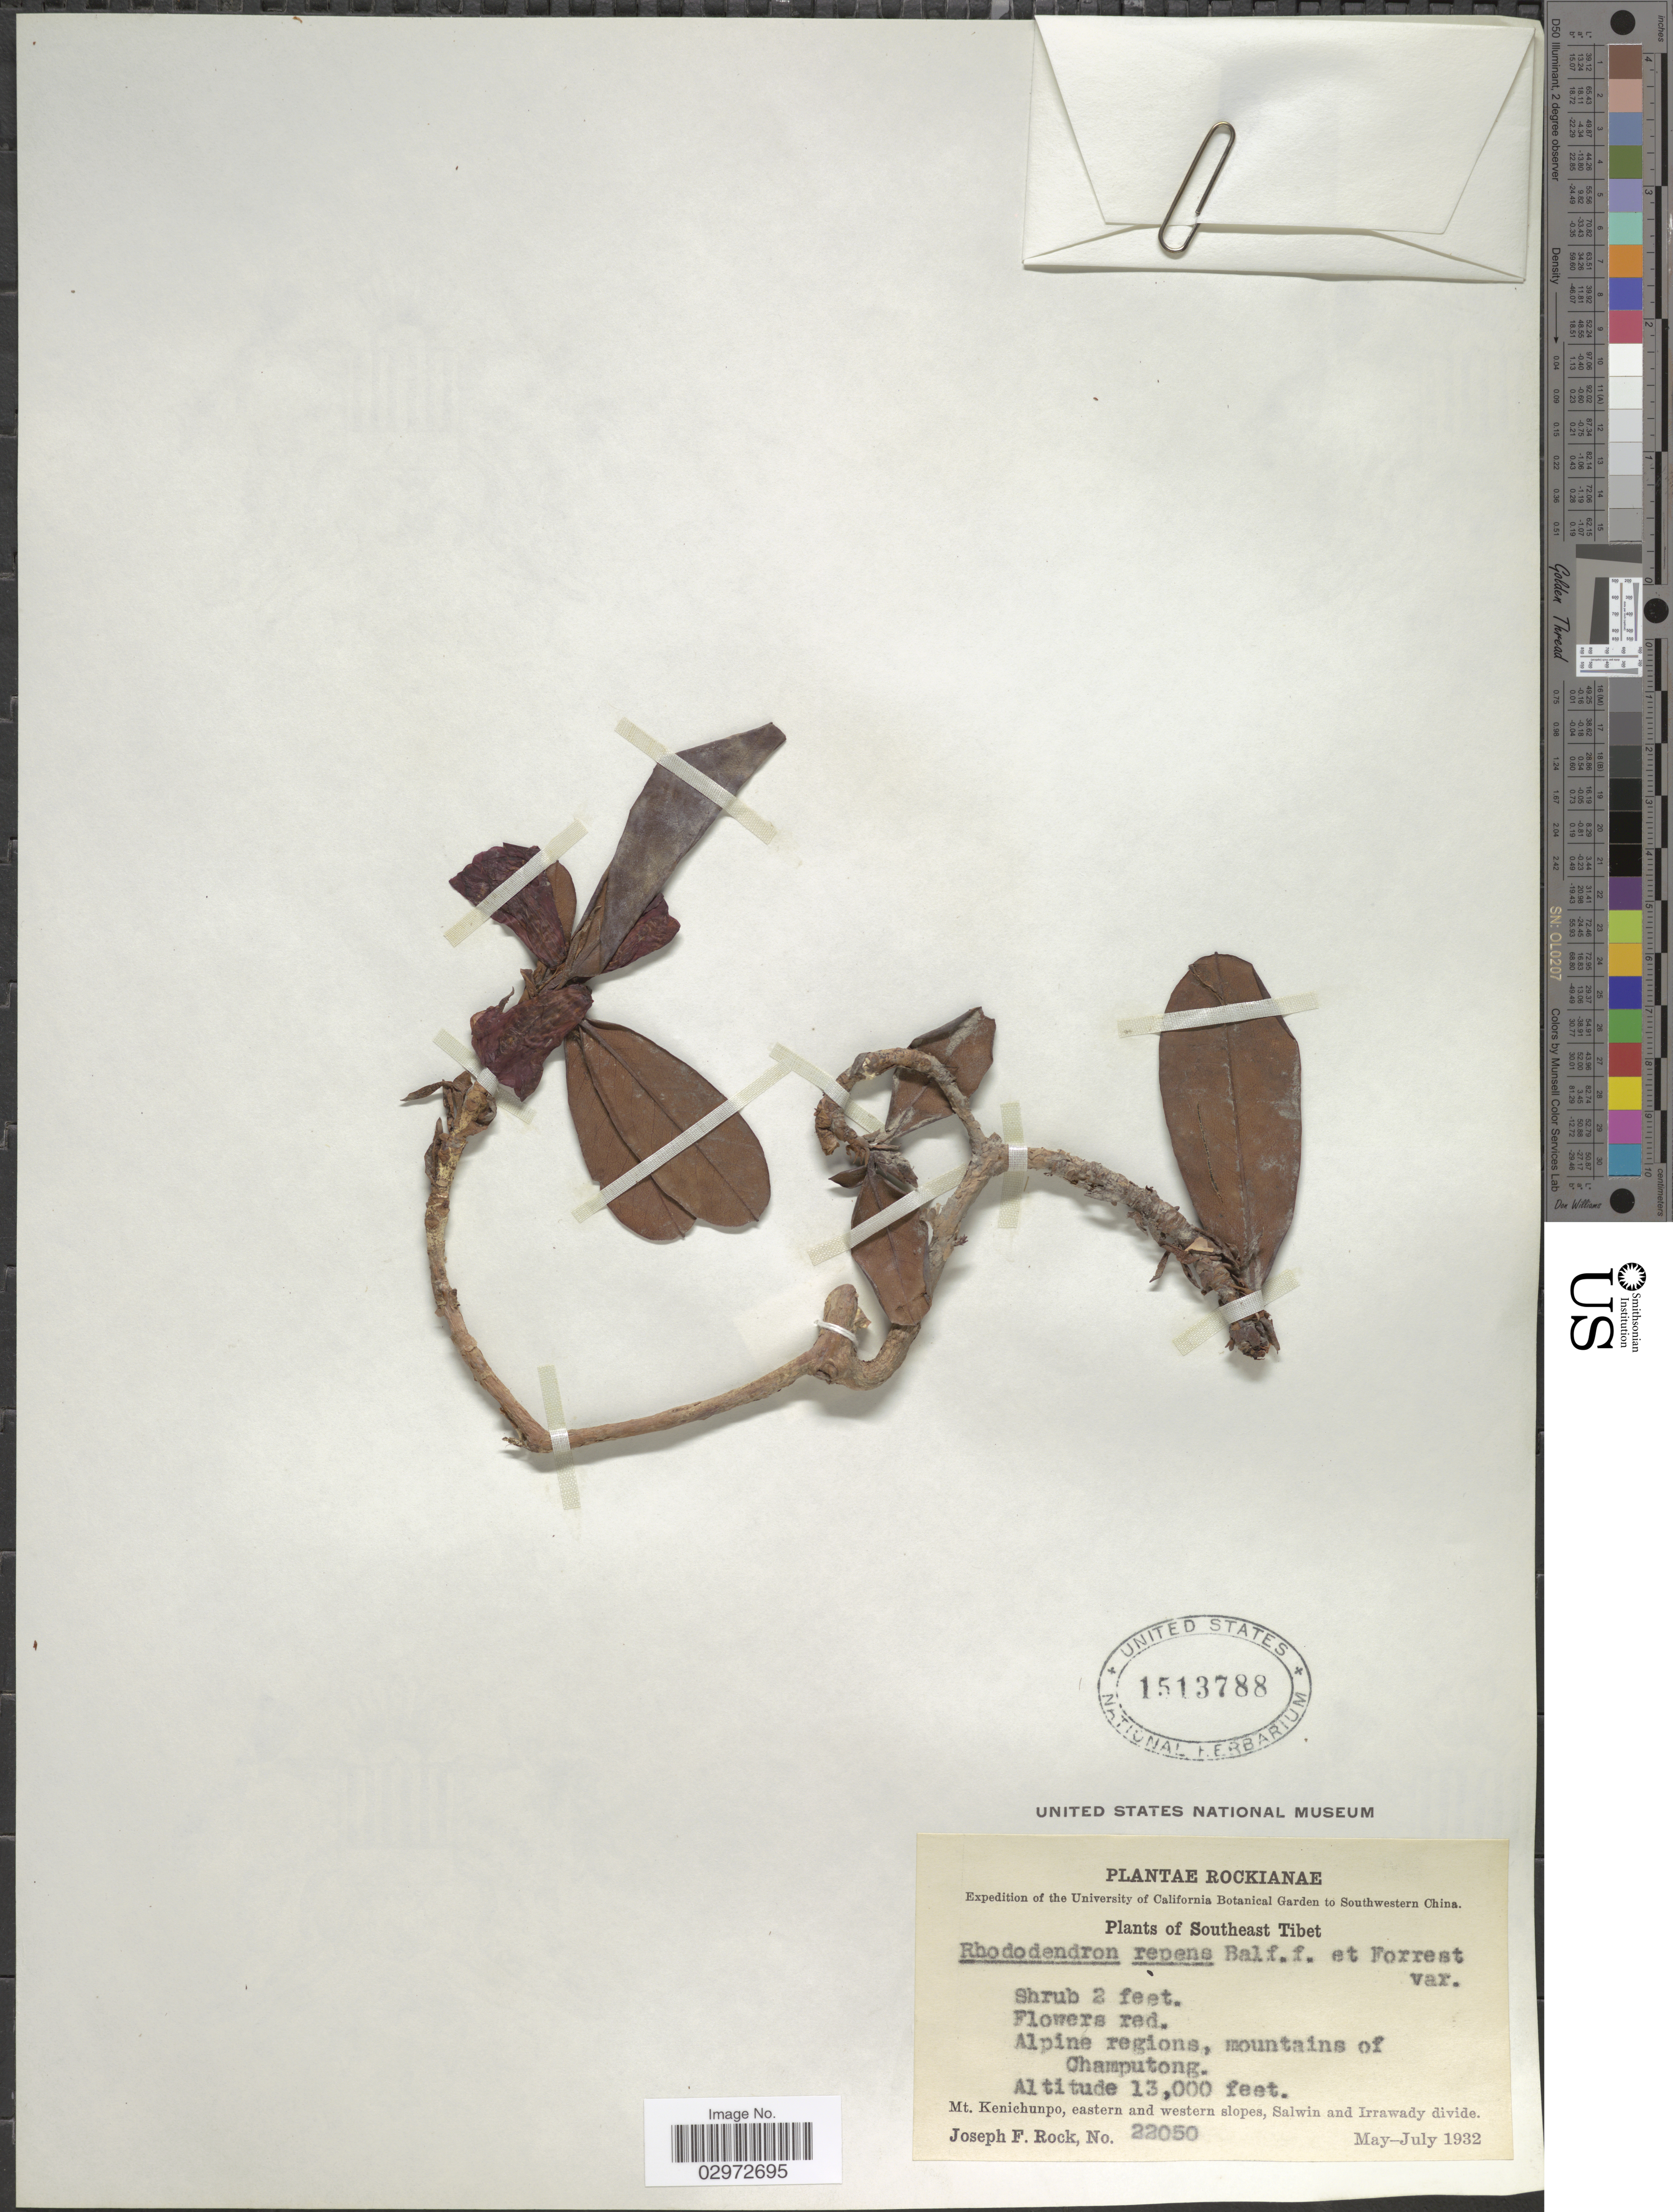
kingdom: Plantae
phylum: Tracheophyta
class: Magnoliopsida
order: Ericales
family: Ericaceae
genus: Rhododendron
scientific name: Rhododendron repens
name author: Balf. f. & Forrest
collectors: J. F. Rock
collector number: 22050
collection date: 1932-05/1932-06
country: China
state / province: Xizang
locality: Southeast Tibet. Mountains of Champutong. Mt. Kenichunpo, eastern and western slopes, Salwin and Irrawady divide.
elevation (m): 3962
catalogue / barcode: US 1513788